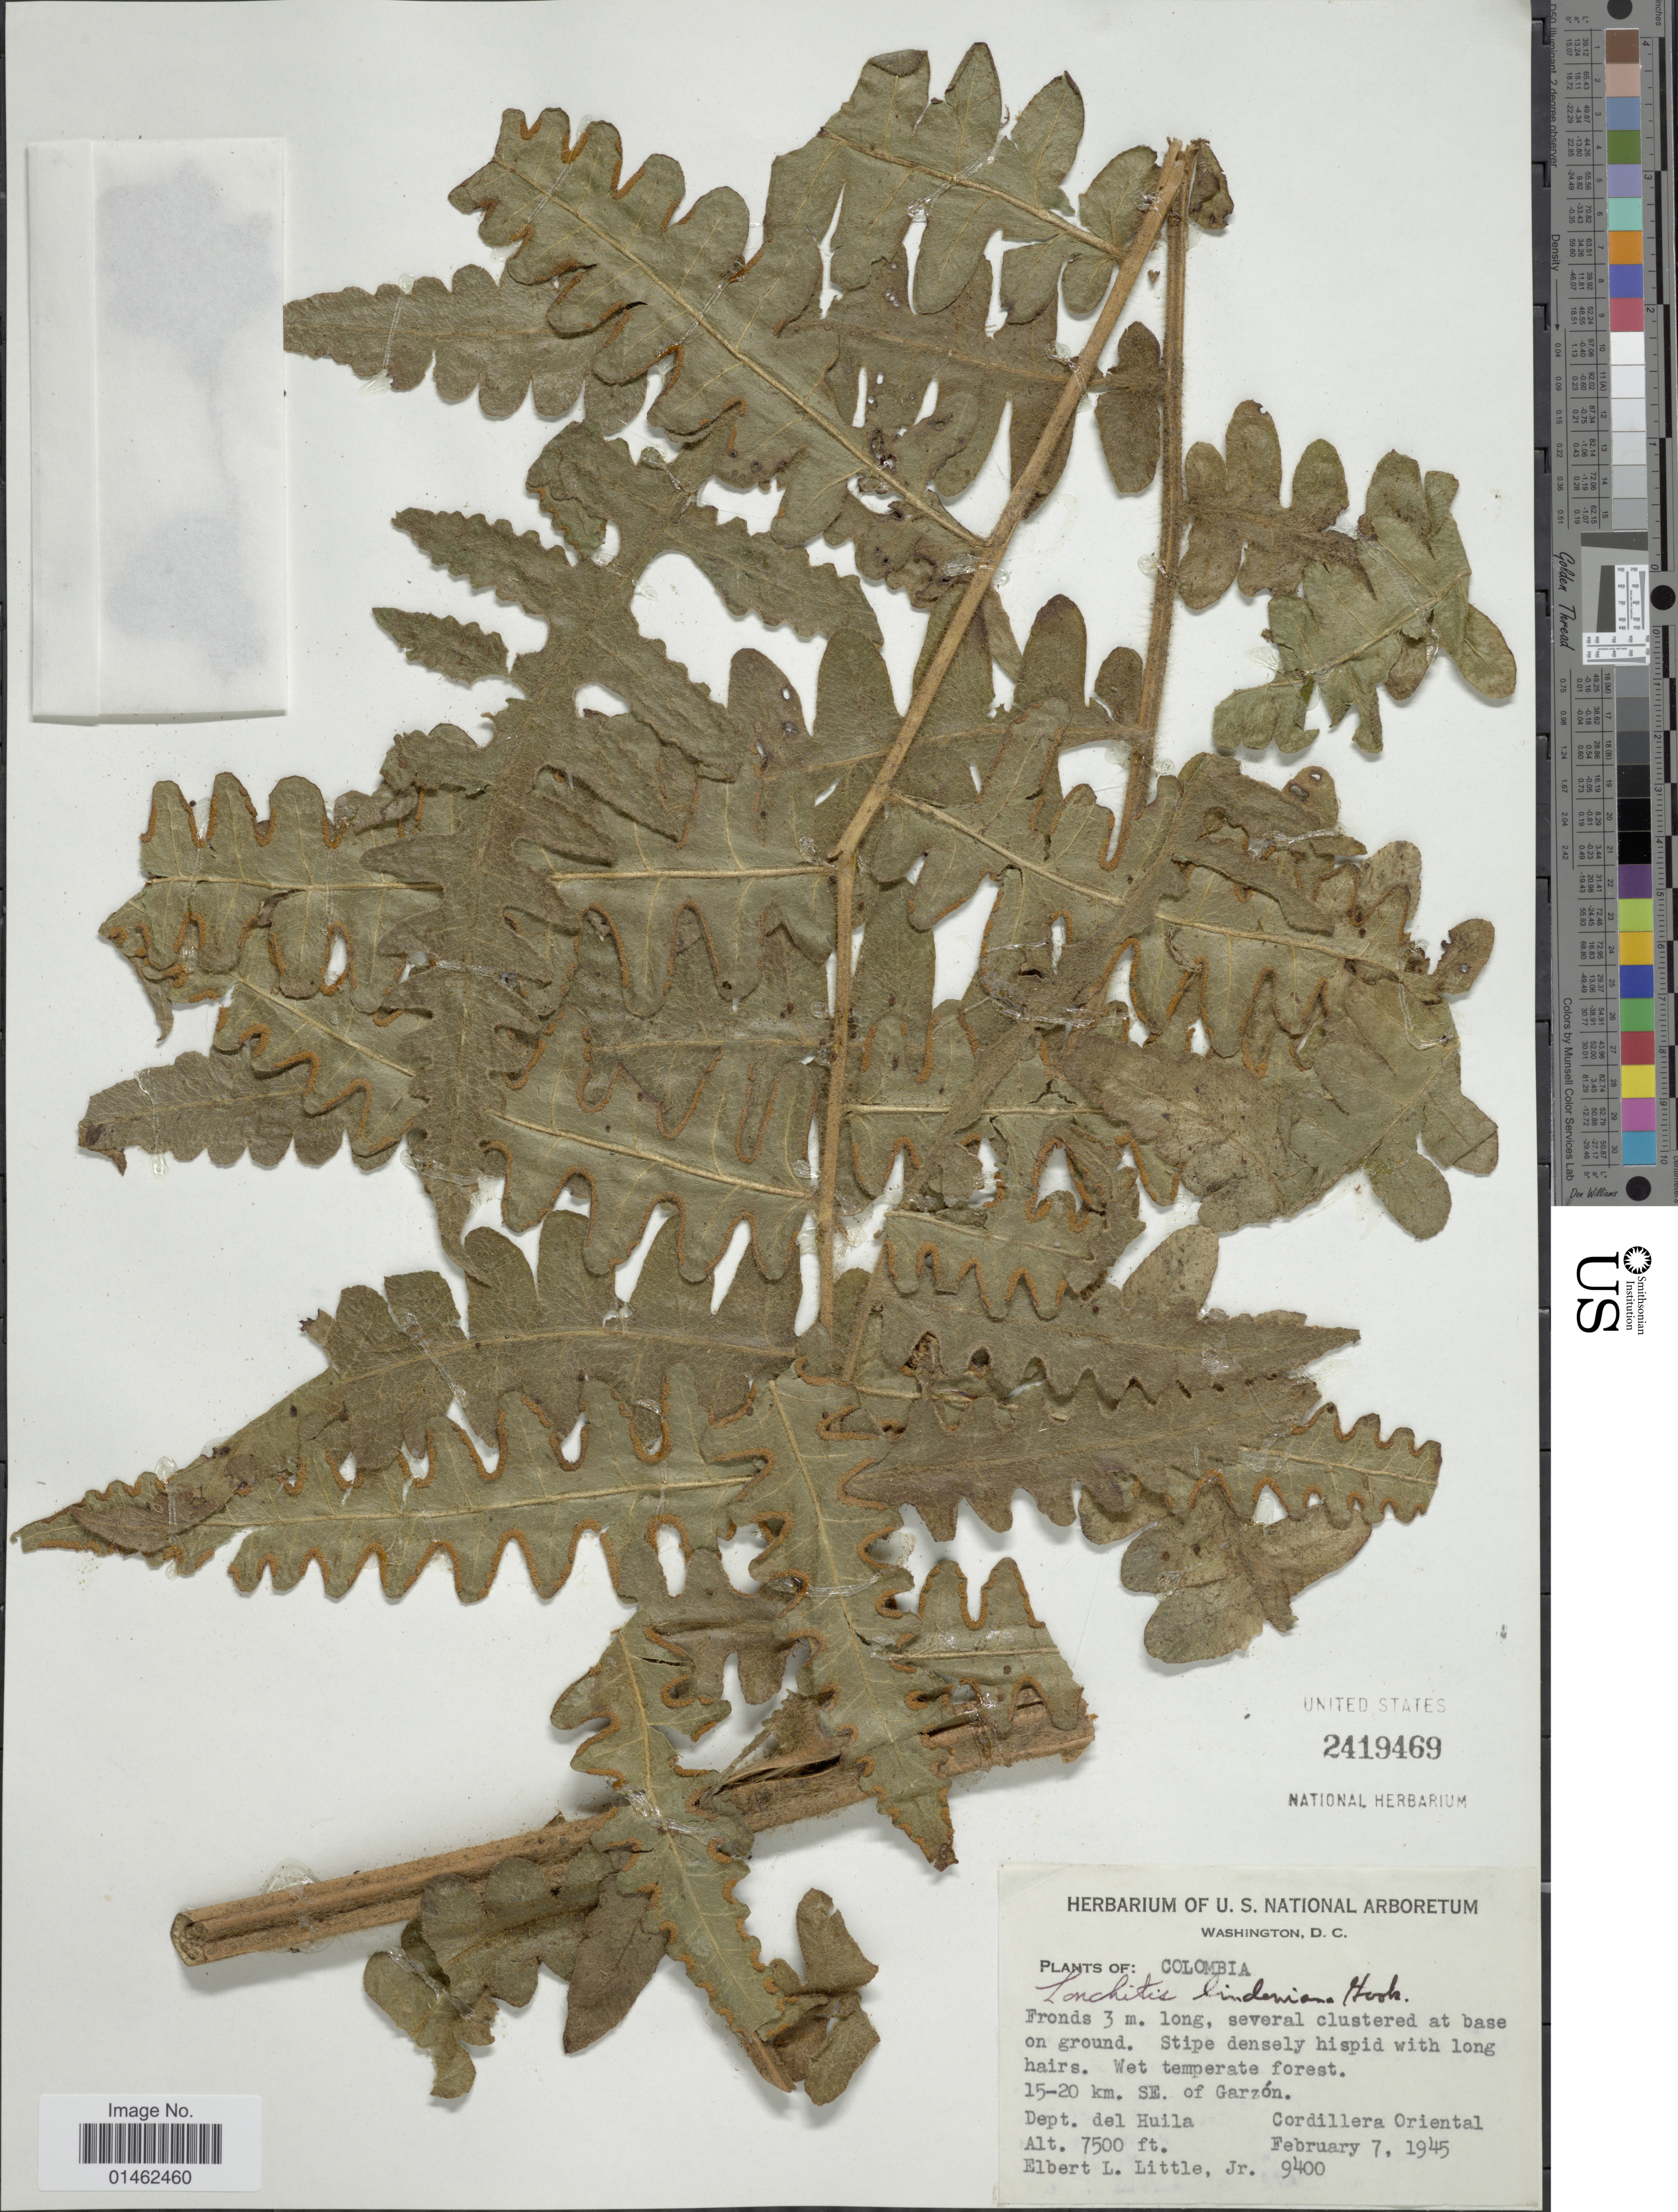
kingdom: Plantae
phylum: Tracheophyta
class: Polypodiopsida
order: Polypodiales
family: Dennstaedtiaceae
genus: Blotiella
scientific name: Blotiella lindeniana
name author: (Hook.) R.M. Tryon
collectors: E. L. Little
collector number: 9400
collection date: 1945-02-07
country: Colombia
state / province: Huila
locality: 15-20 km. SE of Garzón, dept. Huila, Cordillera Oriental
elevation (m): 2286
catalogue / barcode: US 2419469